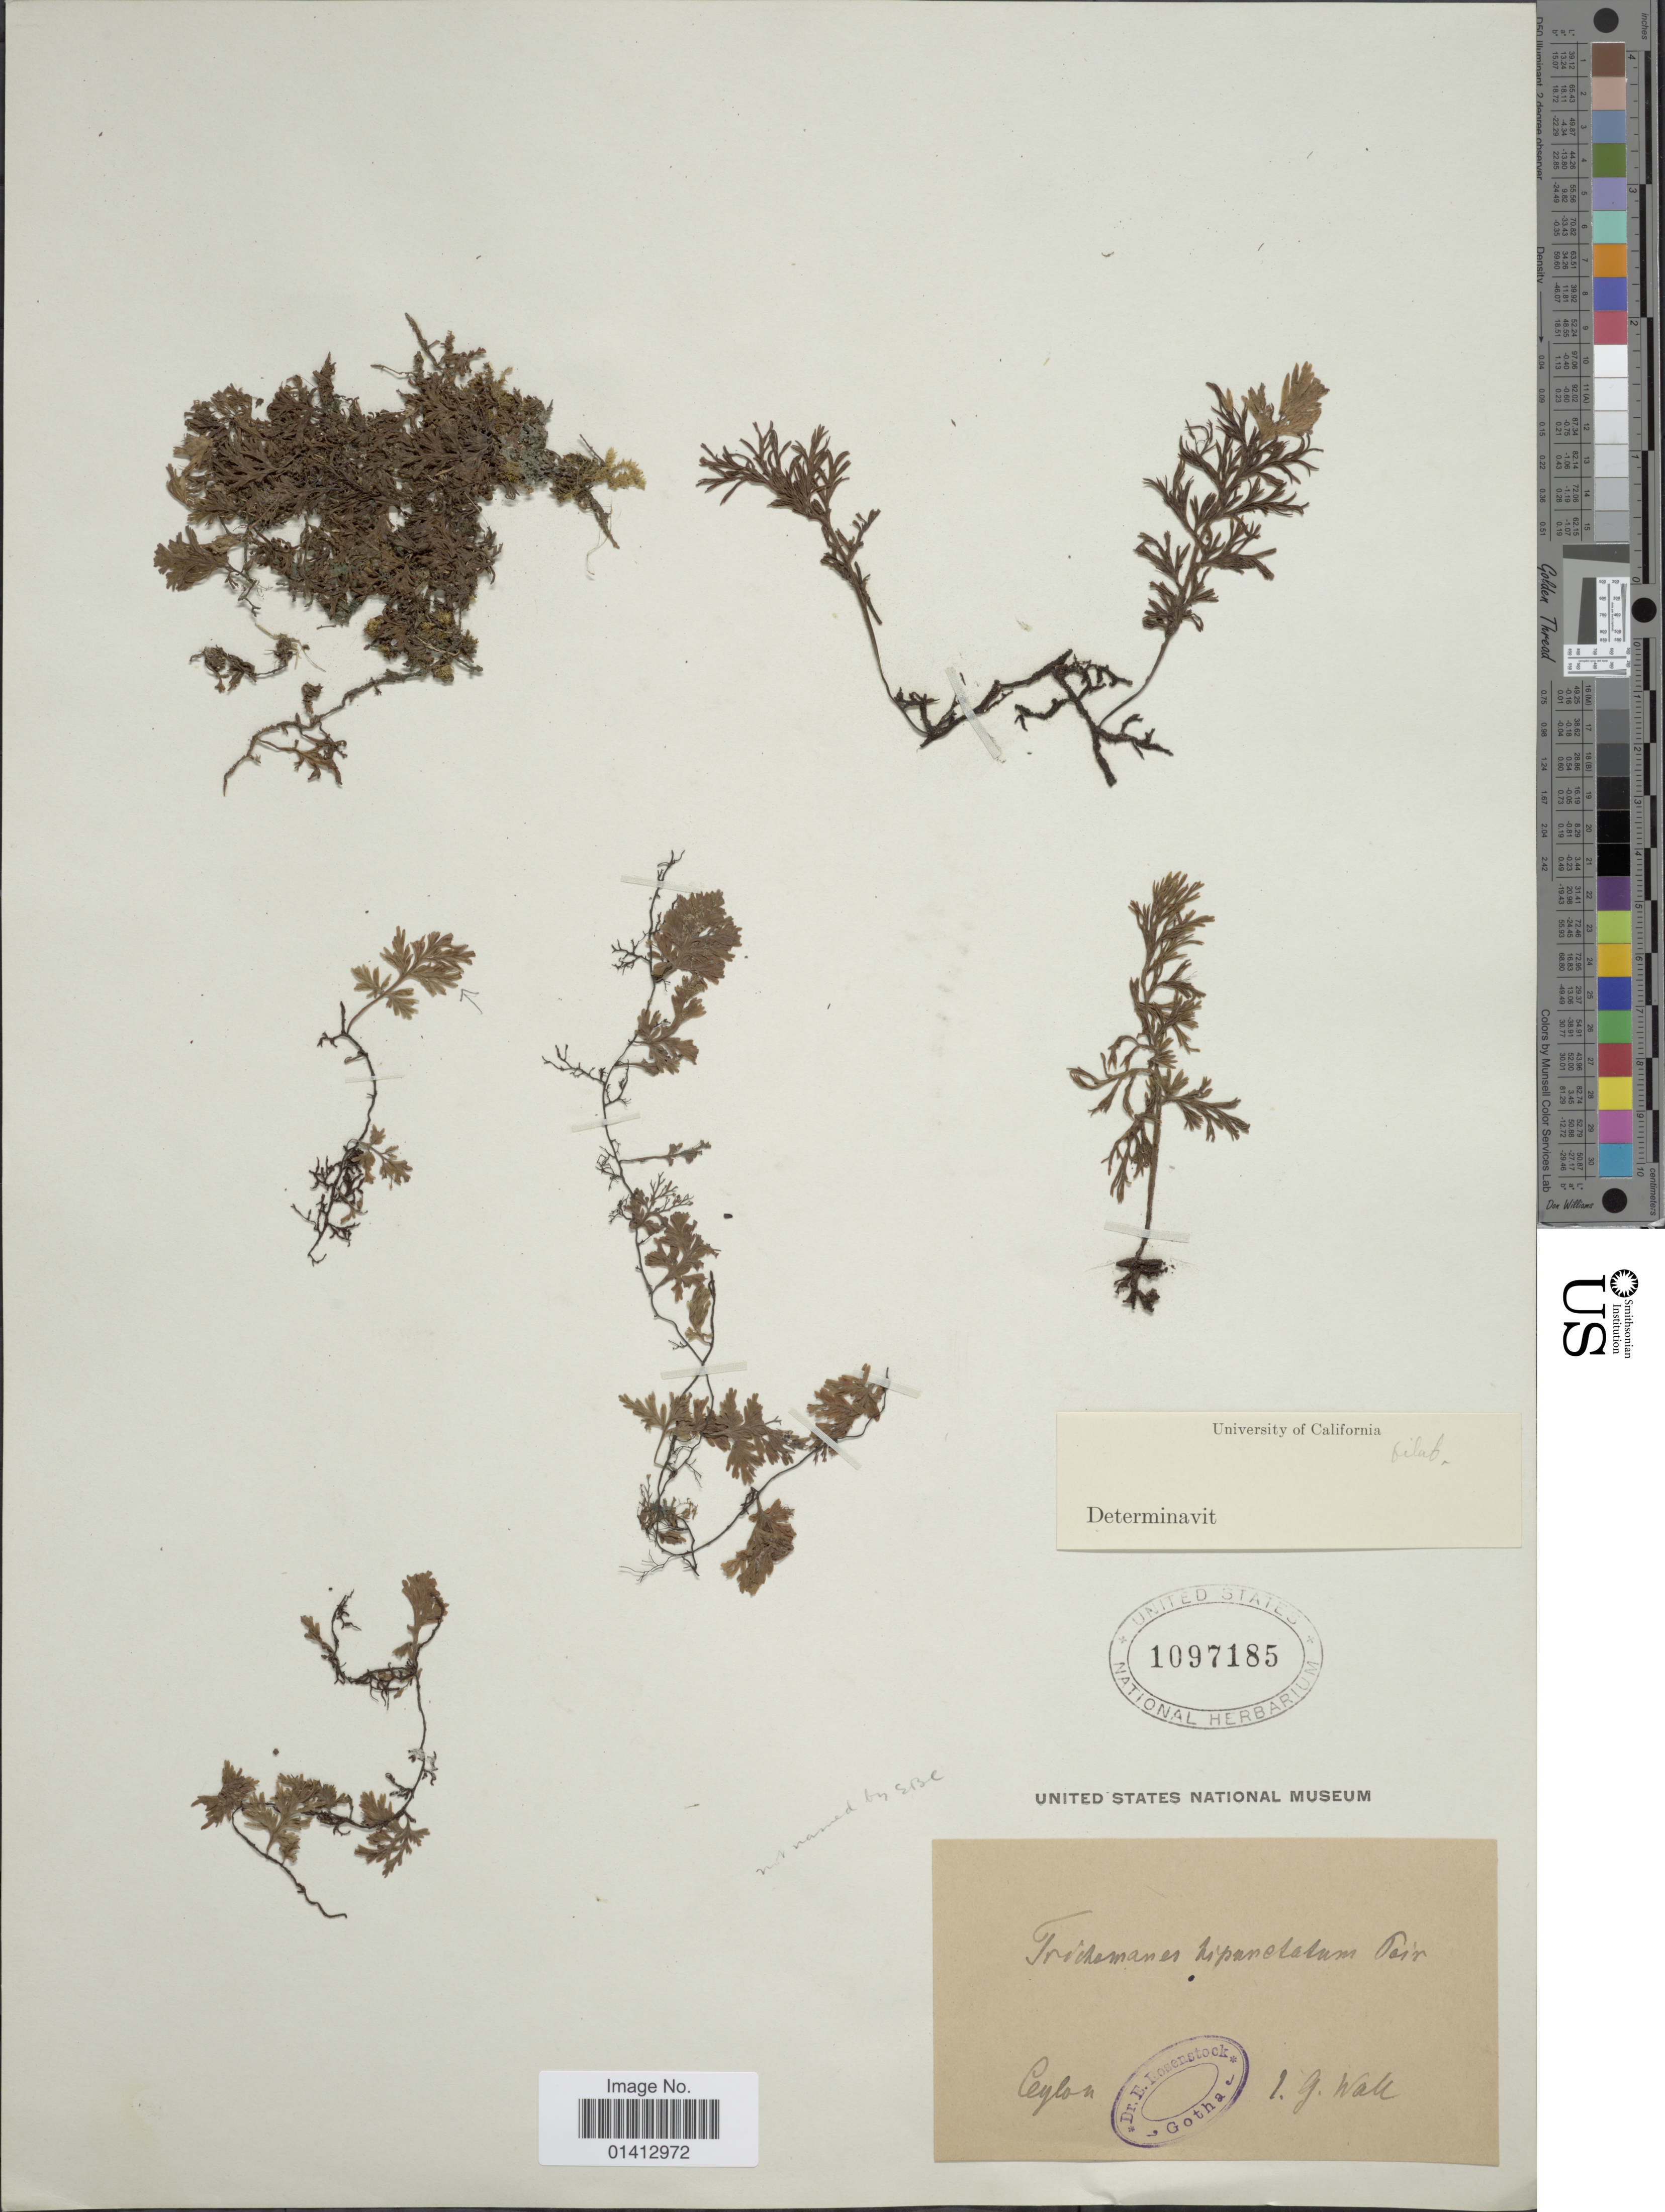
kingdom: Plantae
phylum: Tracheophyta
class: Polypodiopsida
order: Hymenophyllales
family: Hymenophyllaceae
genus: Crepidomanes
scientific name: Crepidomanes sp.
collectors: G. Wall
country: Sri Lanka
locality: Ceylon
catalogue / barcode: US 1097185